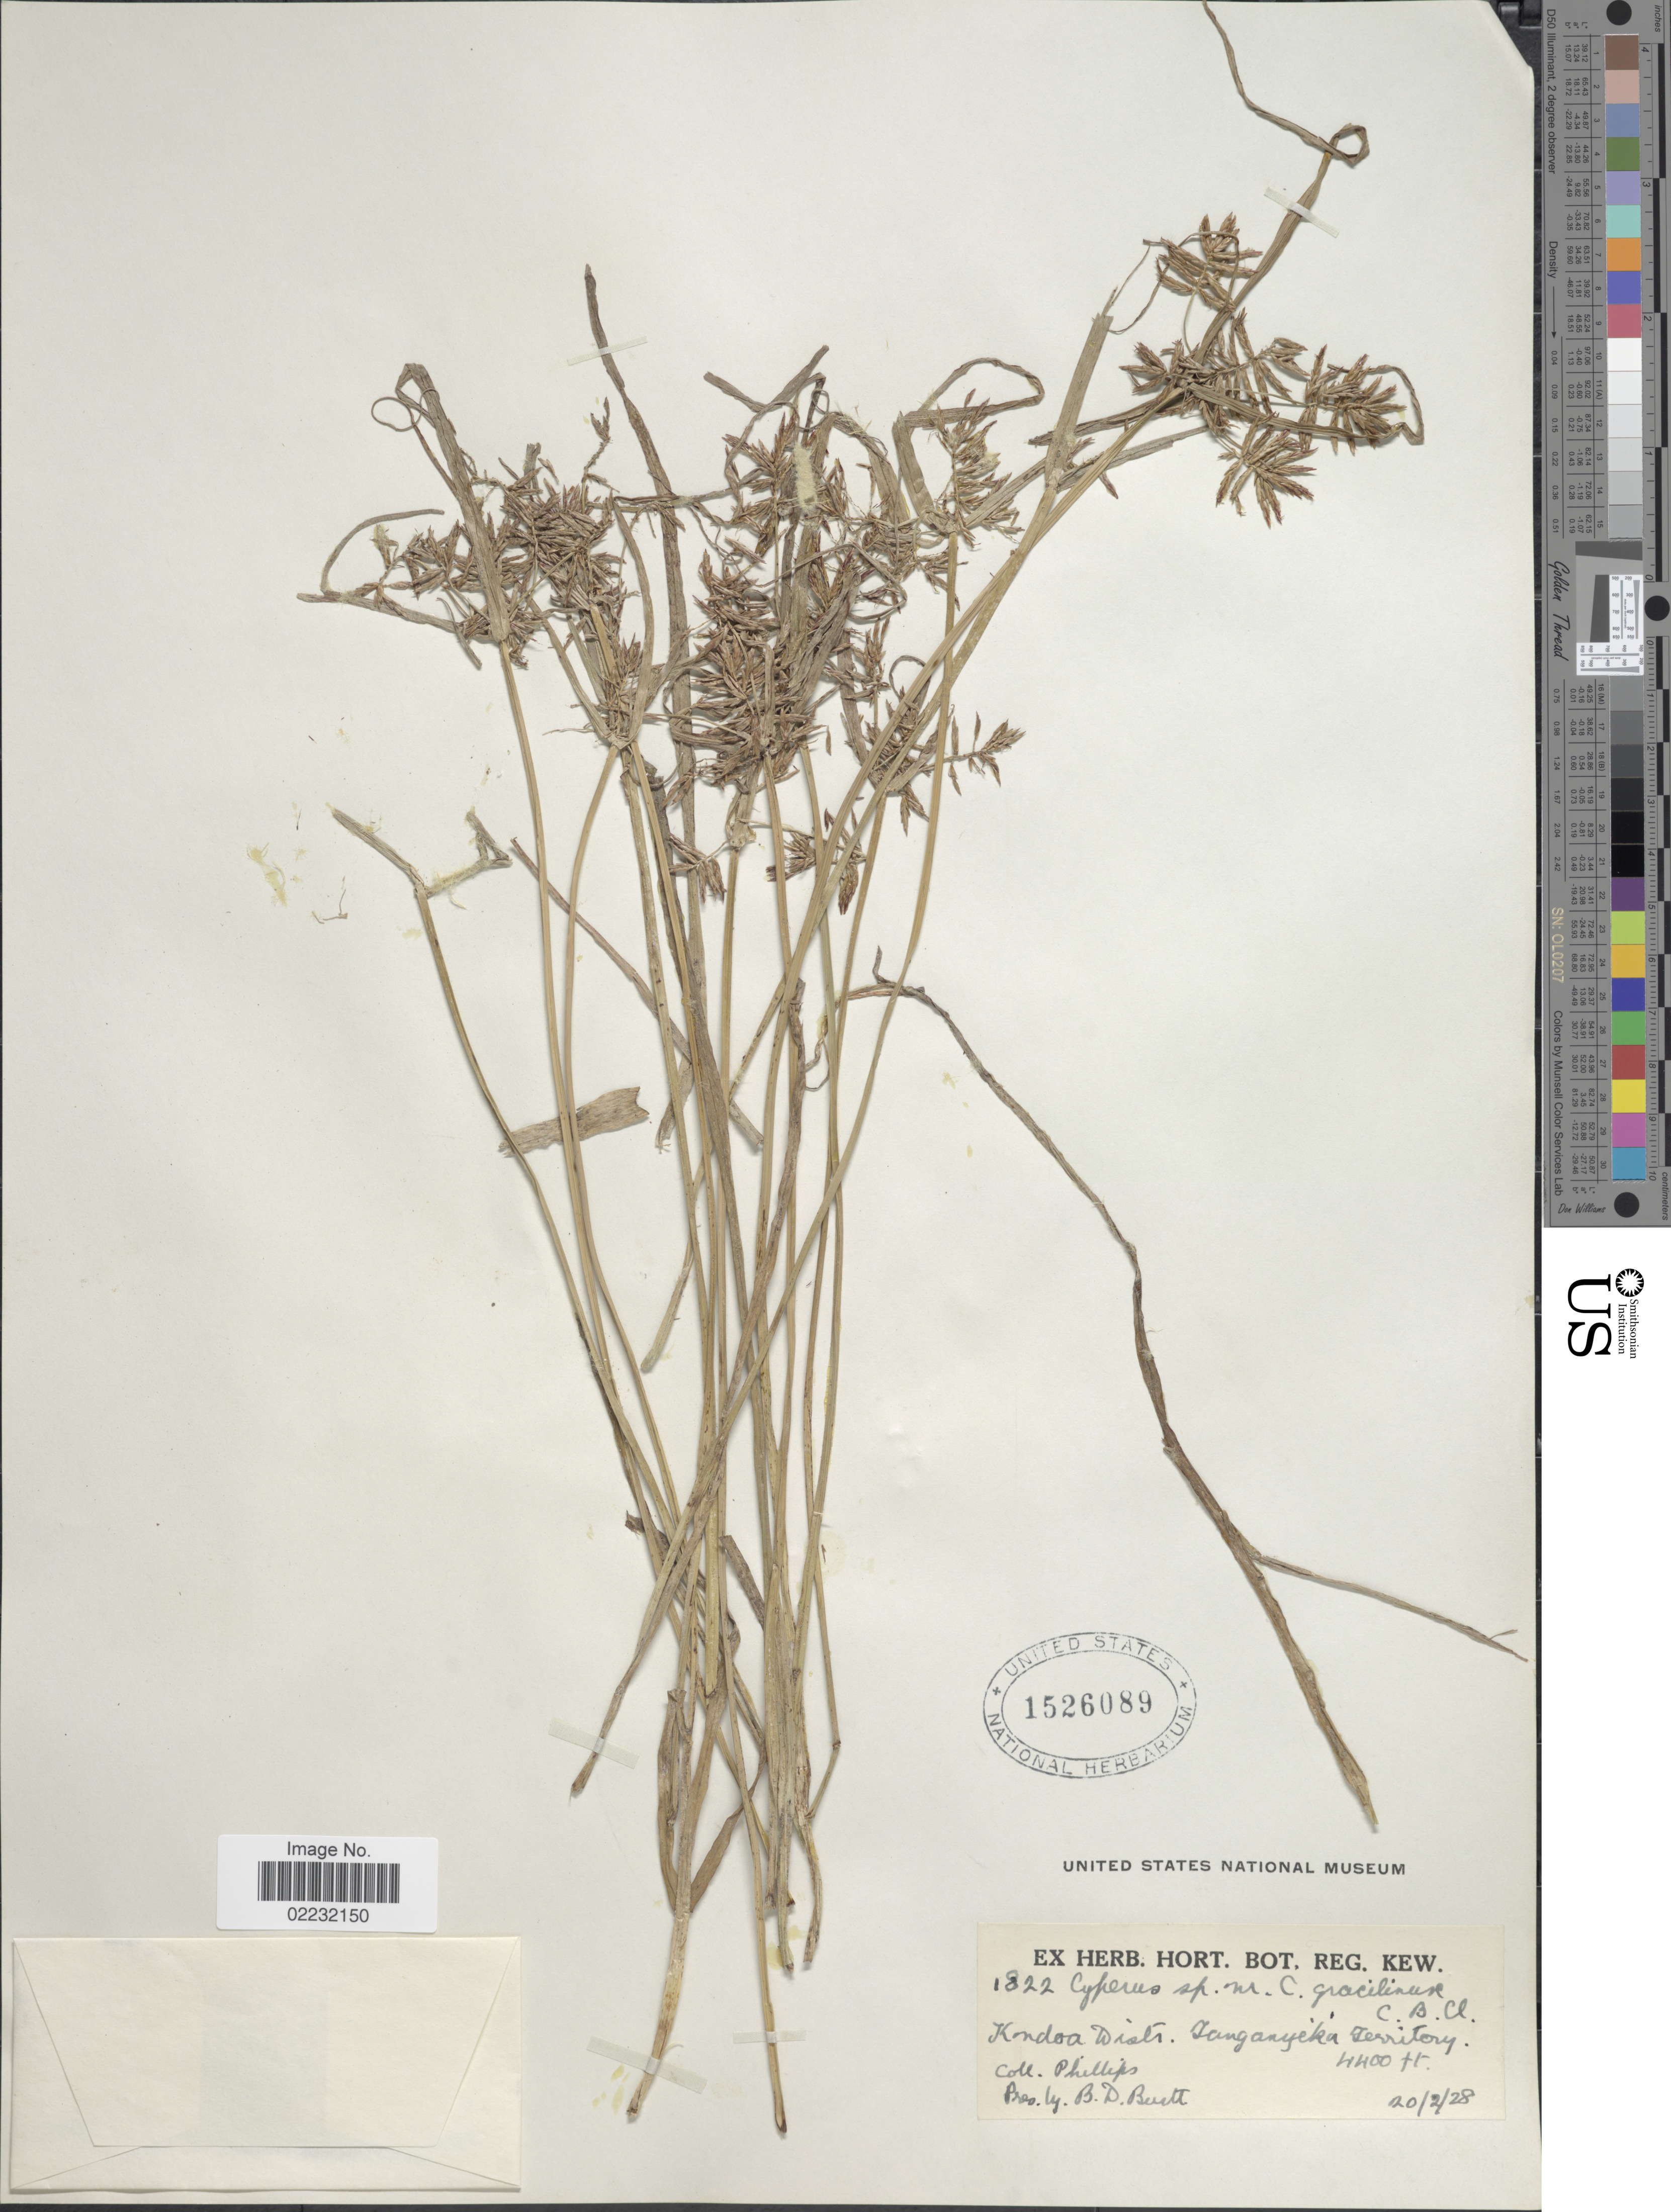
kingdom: Plantae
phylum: Tracheophyta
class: Liliopsida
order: Poales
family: Cyperaceae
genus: Cyperus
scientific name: Cyperus sp.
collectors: -- Phillips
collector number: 1822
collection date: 1928-02-20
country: Tanzania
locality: Kondoa Distr., Tanganyika Territory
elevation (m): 1341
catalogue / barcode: US 1526089